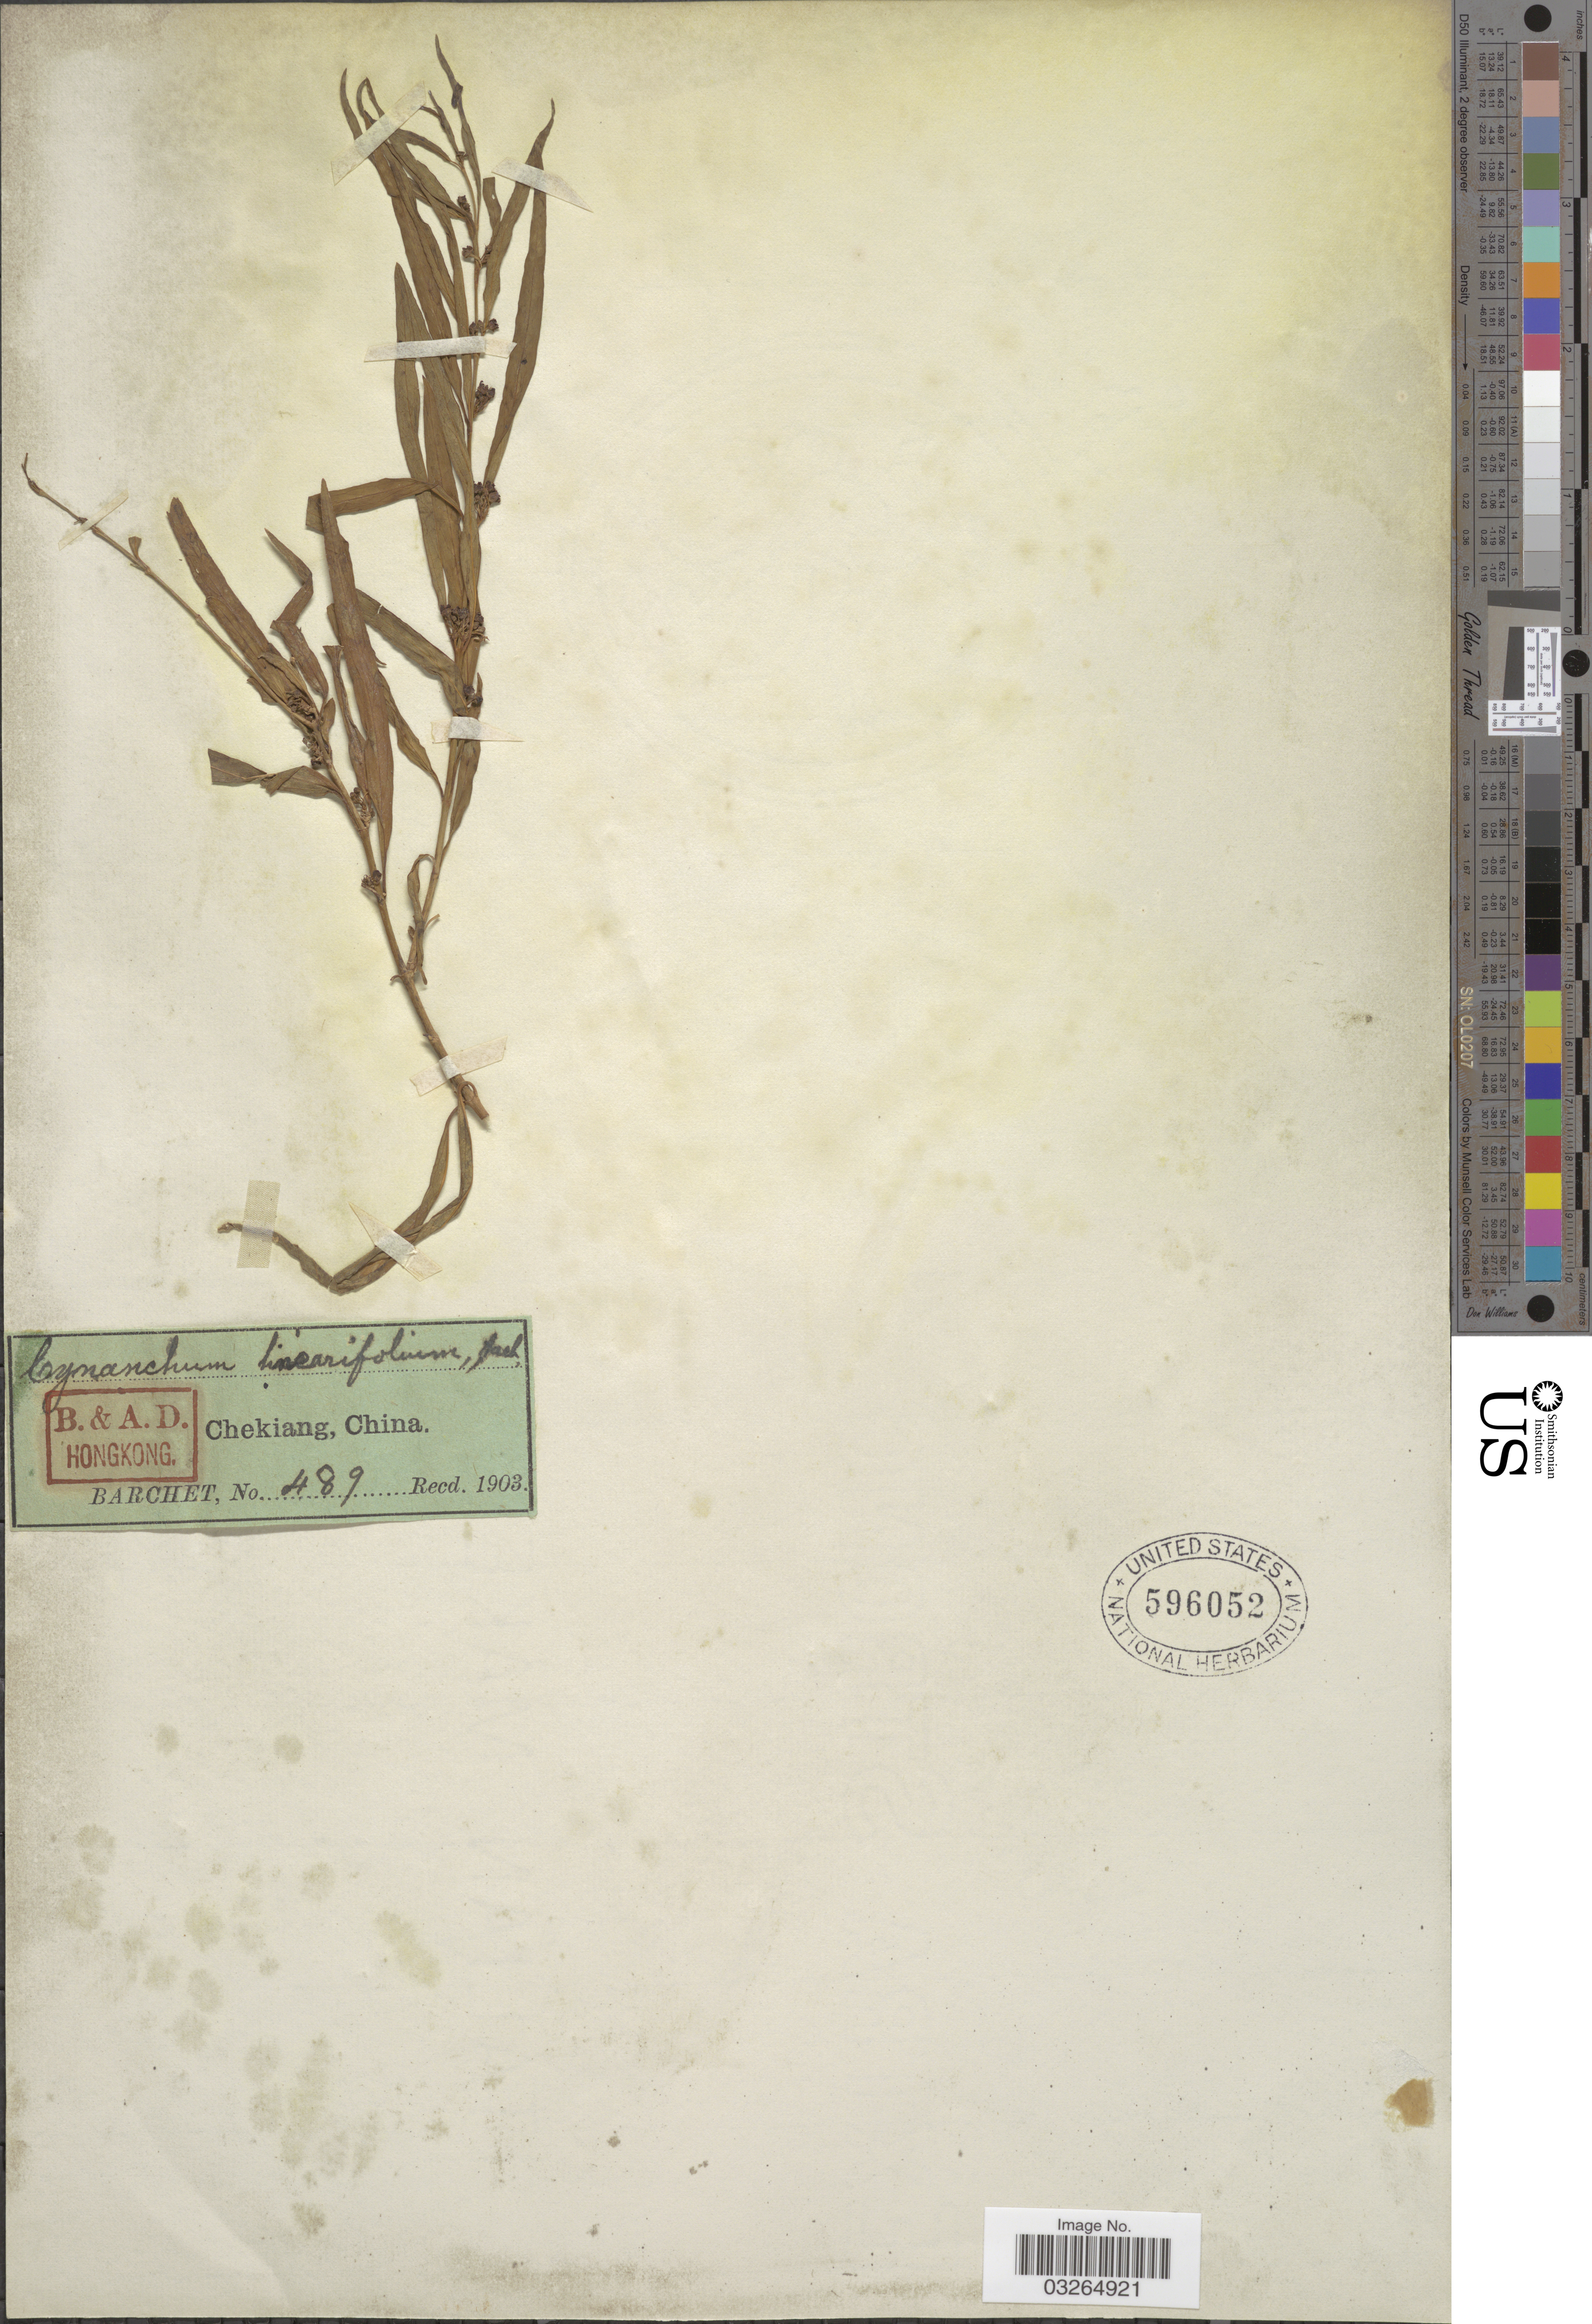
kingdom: Plantae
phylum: Tracheophyta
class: Magnoliopsida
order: Gentianales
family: Apocynaceae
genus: Cynanchum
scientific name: Cynanchum stauntonii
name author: (Decne.) Schltr. ex H. Lév.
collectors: S. P. Barchet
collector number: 489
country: China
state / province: Zhejiang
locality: Chekiang.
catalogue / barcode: US 596052